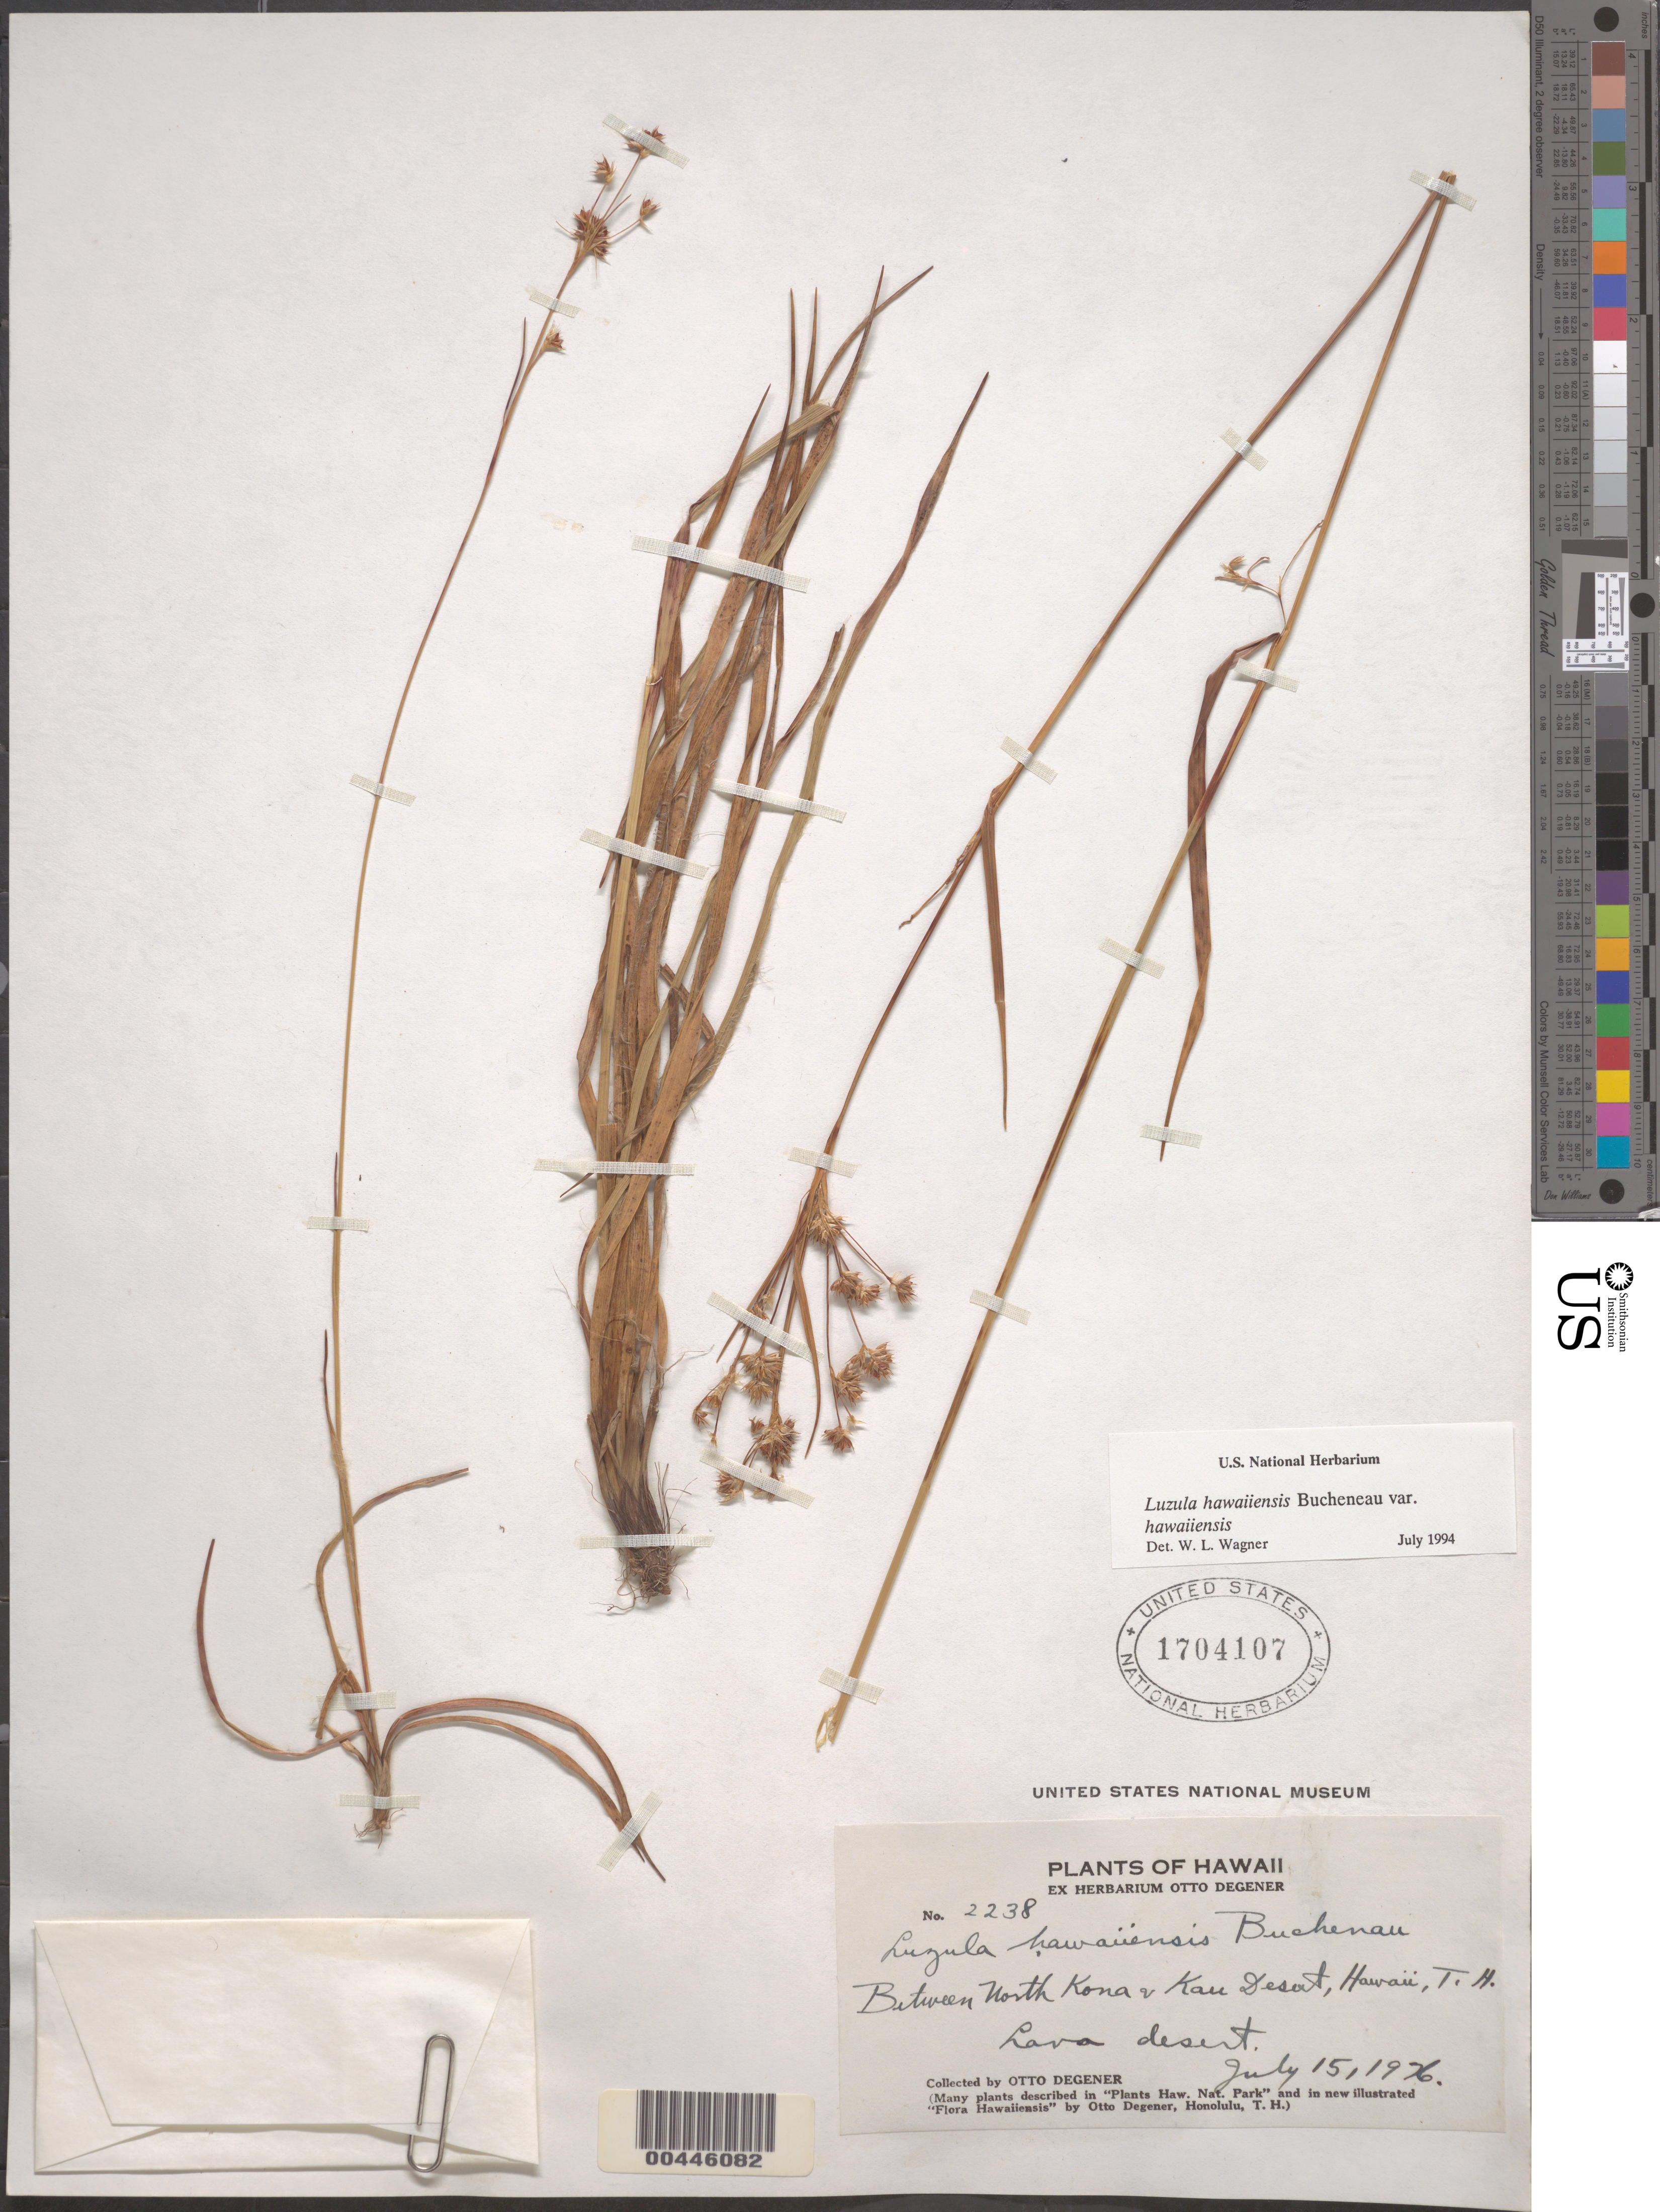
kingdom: Plantae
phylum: Tracheophyta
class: Liliopsida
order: Poales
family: Juncaceae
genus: Luzula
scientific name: Luzula hawaiiensis var. hawaiiensis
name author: Buchenau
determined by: Wagner, W. L., (BOT), Smithsonian Institution - National Museum of Natural History (UNITED STATES)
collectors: O. Degener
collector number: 2238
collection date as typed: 15 Jul 1926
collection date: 1926-07-15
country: United States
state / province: Hawaii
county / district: Hawaii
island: Hawaii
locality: Between N Kona and Kau Desert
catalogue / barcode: US 1704107